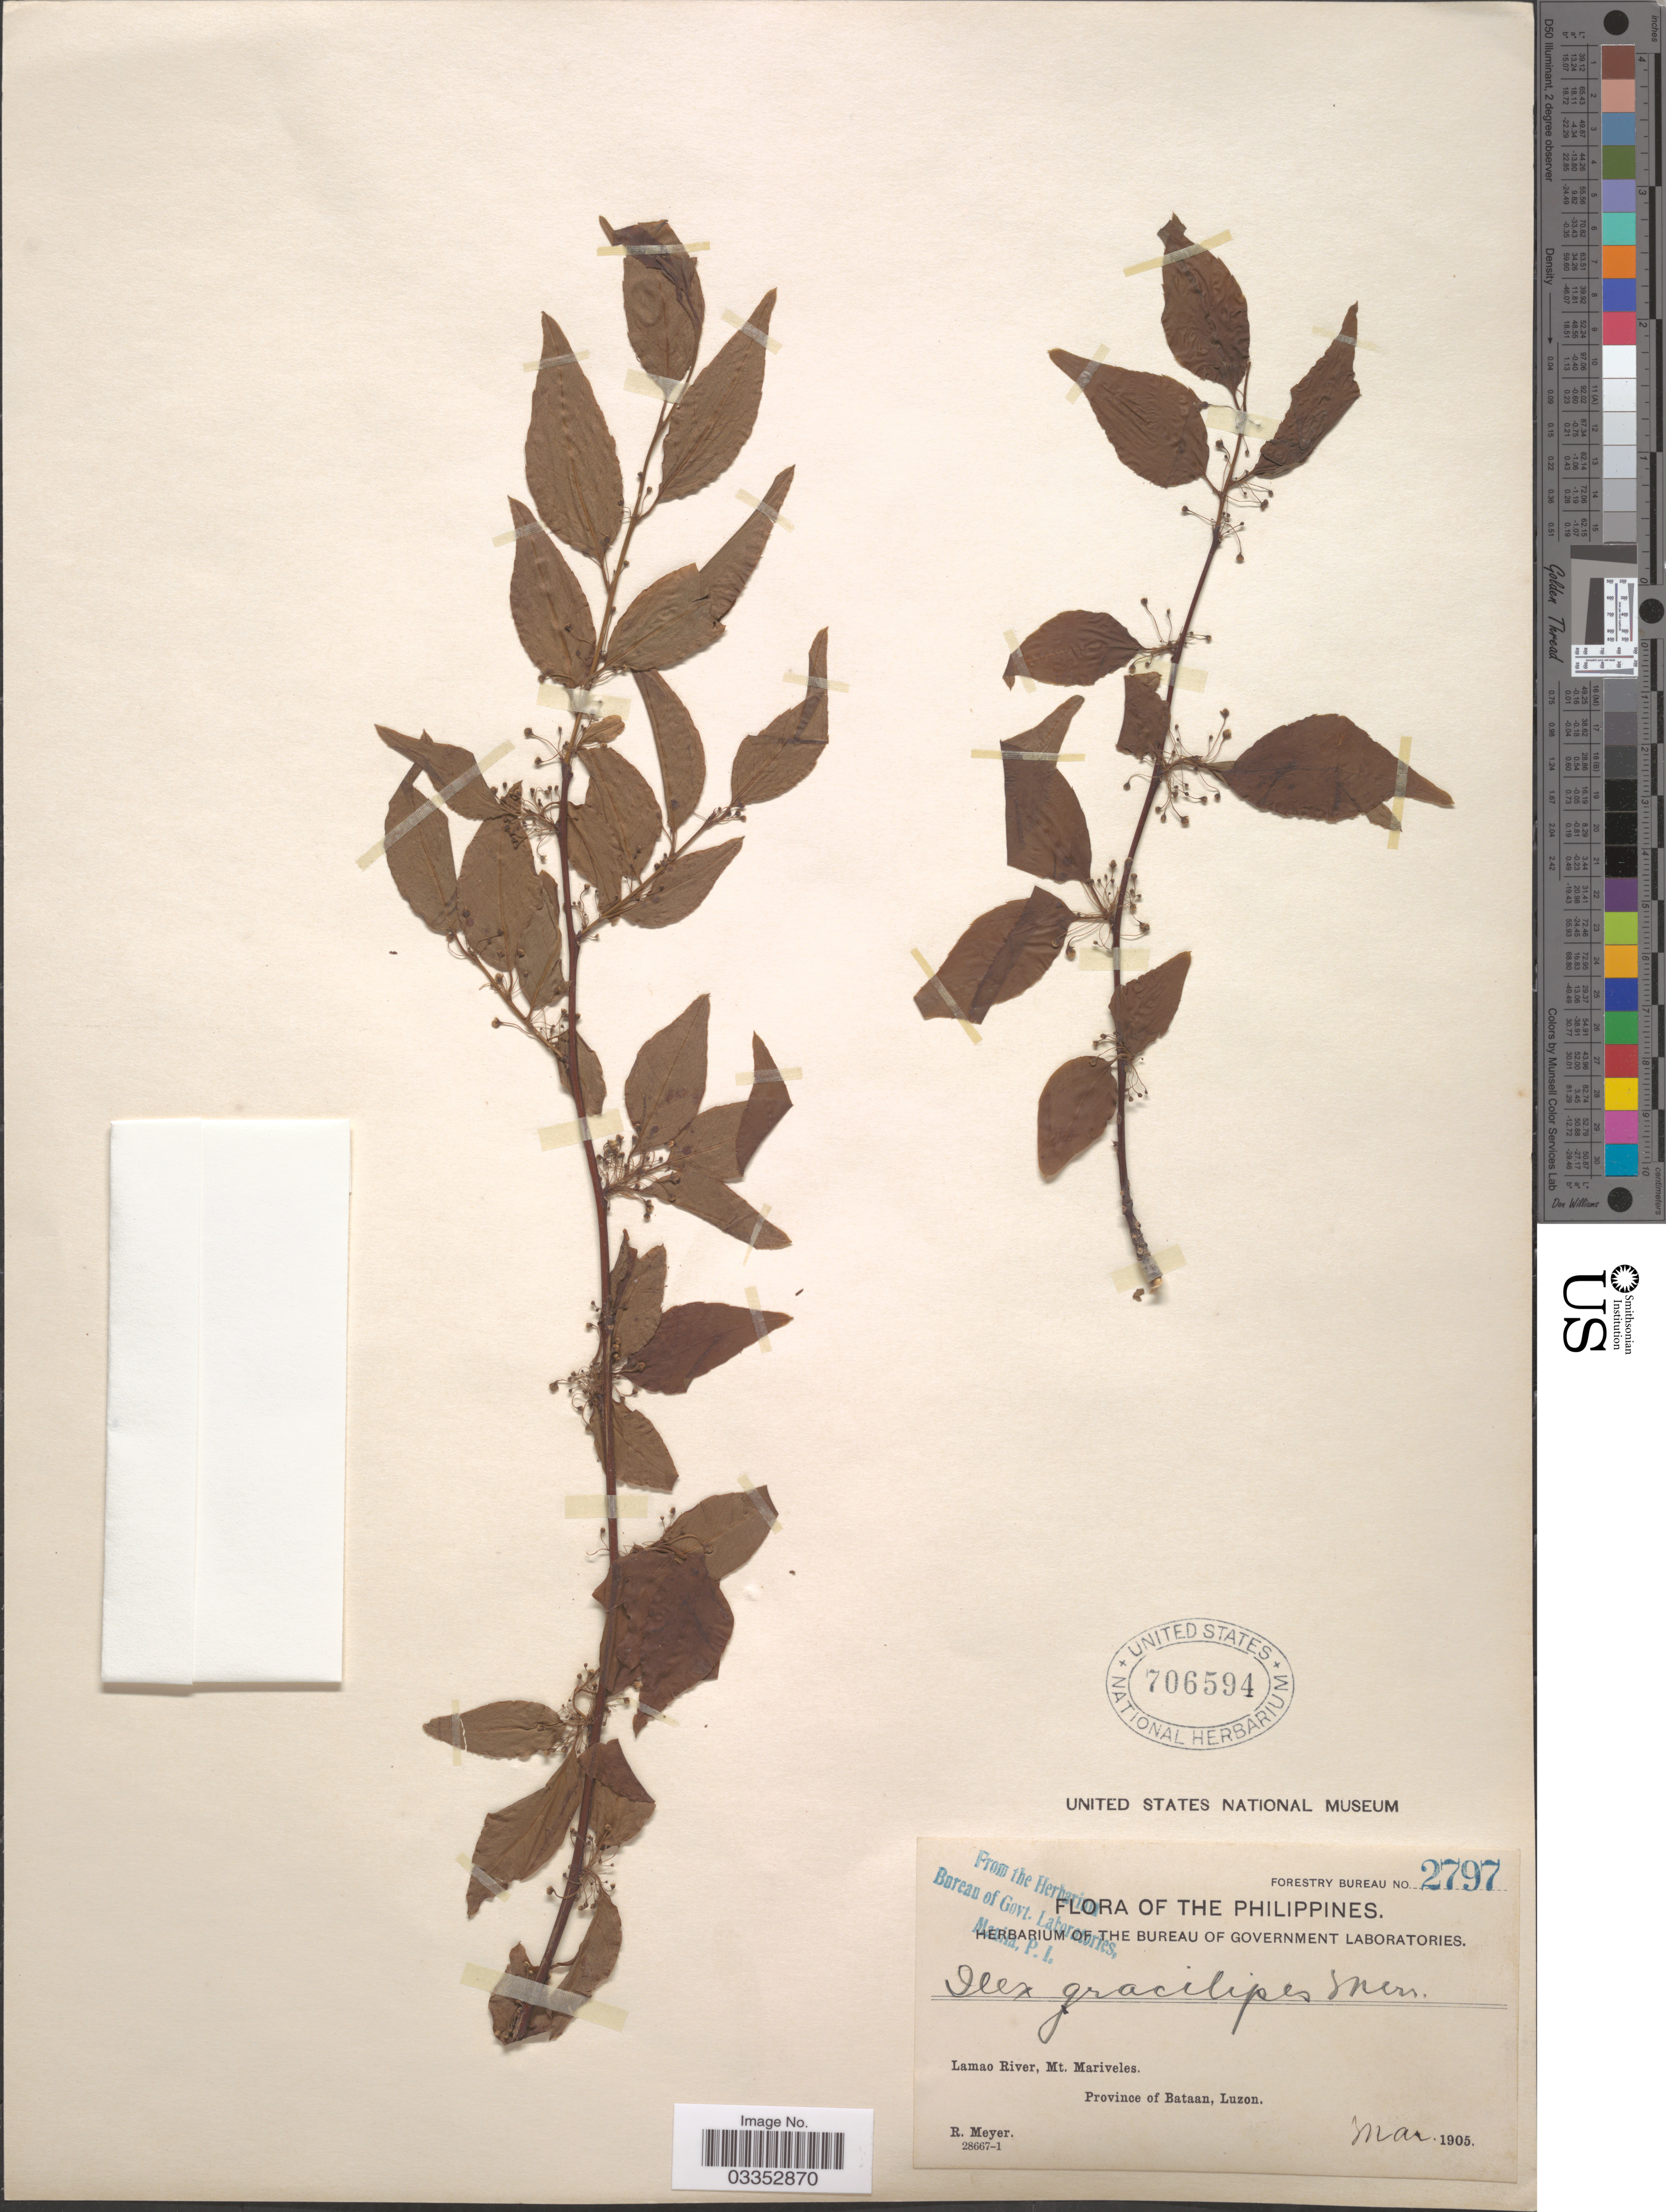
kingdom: Plantae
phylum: Tracheophyta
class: Magnoliopsida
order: Aquifoliales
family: Aquifoliaceae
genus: Ilex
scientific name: Ilex asprella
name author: Champ. ex Benth.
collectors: R. Meyer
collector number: Forestry Bureau 2797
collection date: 1905-03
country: Philippines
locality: Lamao River, Mt. Mariveles, Province of Bataan, Luzon.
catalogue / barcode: US 706594